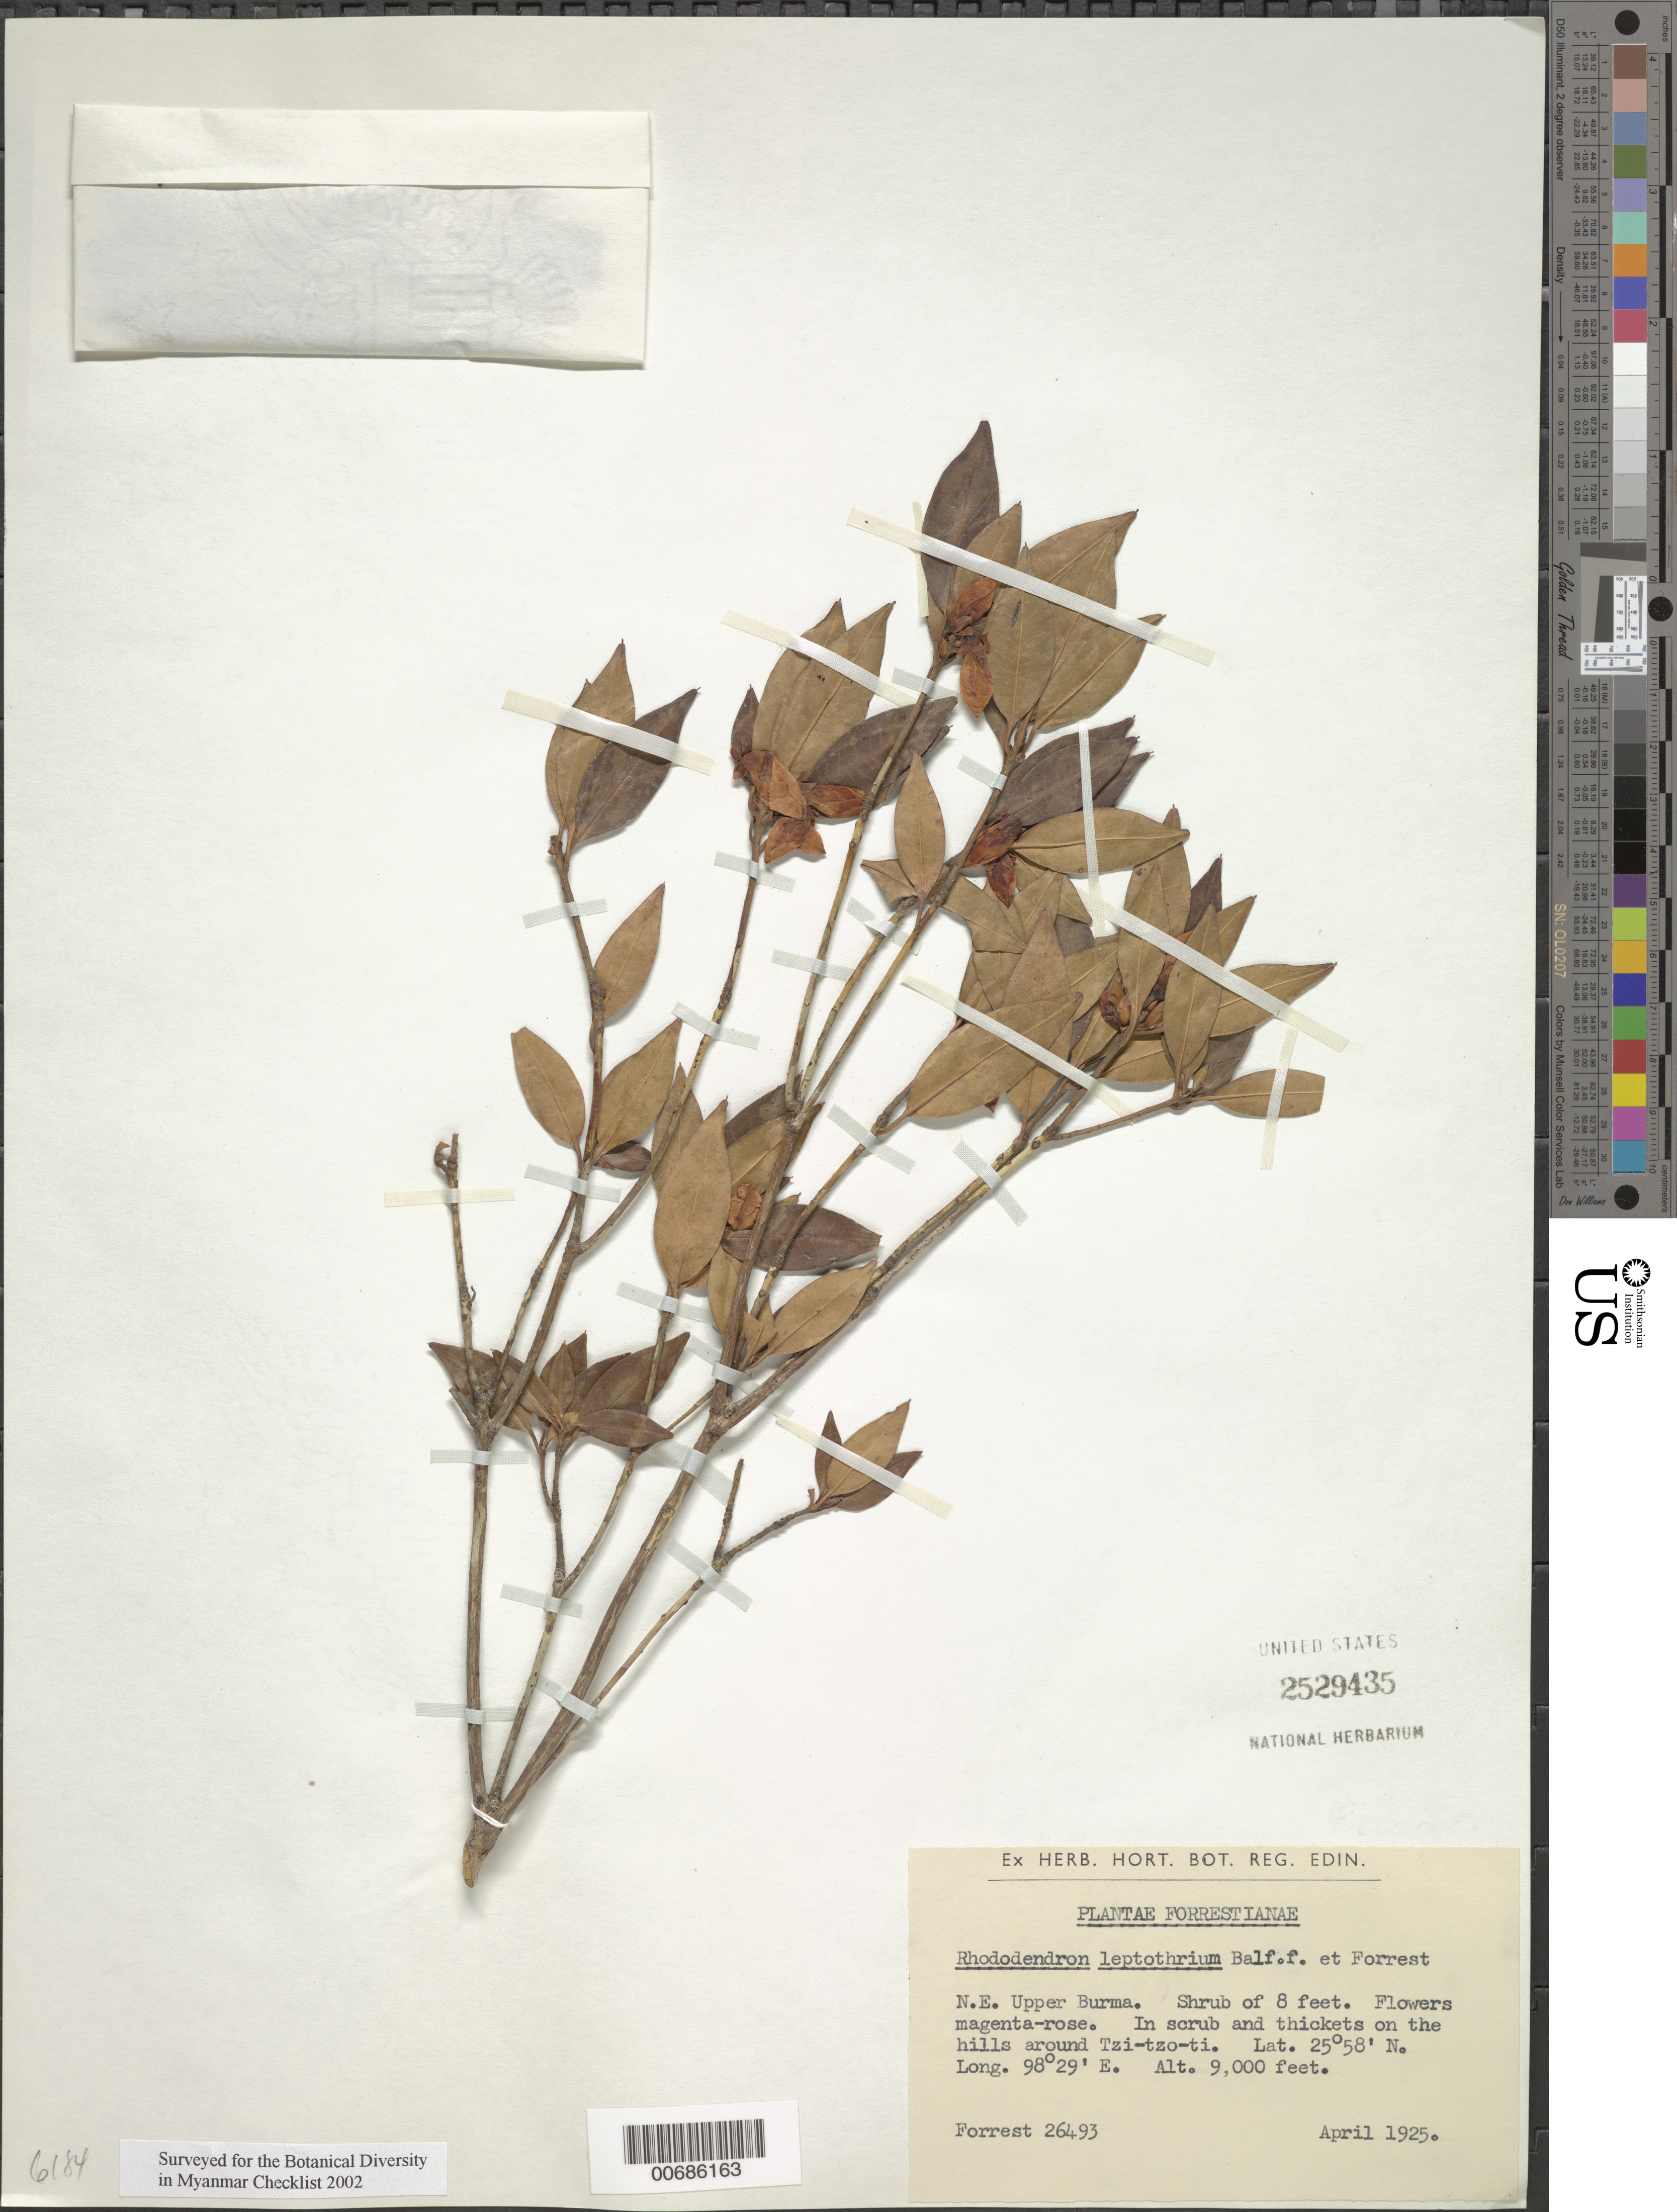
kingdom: Plantae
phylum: Tracheophyta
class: Magnoliopsida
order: Ericales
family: Ericaceae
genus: Rhododendron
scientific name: Rhododendron leptothrium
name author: Balf. f. & Forrest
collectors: G. Forrest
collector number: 26493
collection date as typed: Apr 1925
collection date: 1925-04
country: Myanmar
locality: Tzi-tzo-ti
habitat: Scrub and thickets on hills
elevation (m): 2743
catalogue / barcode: US 2529435